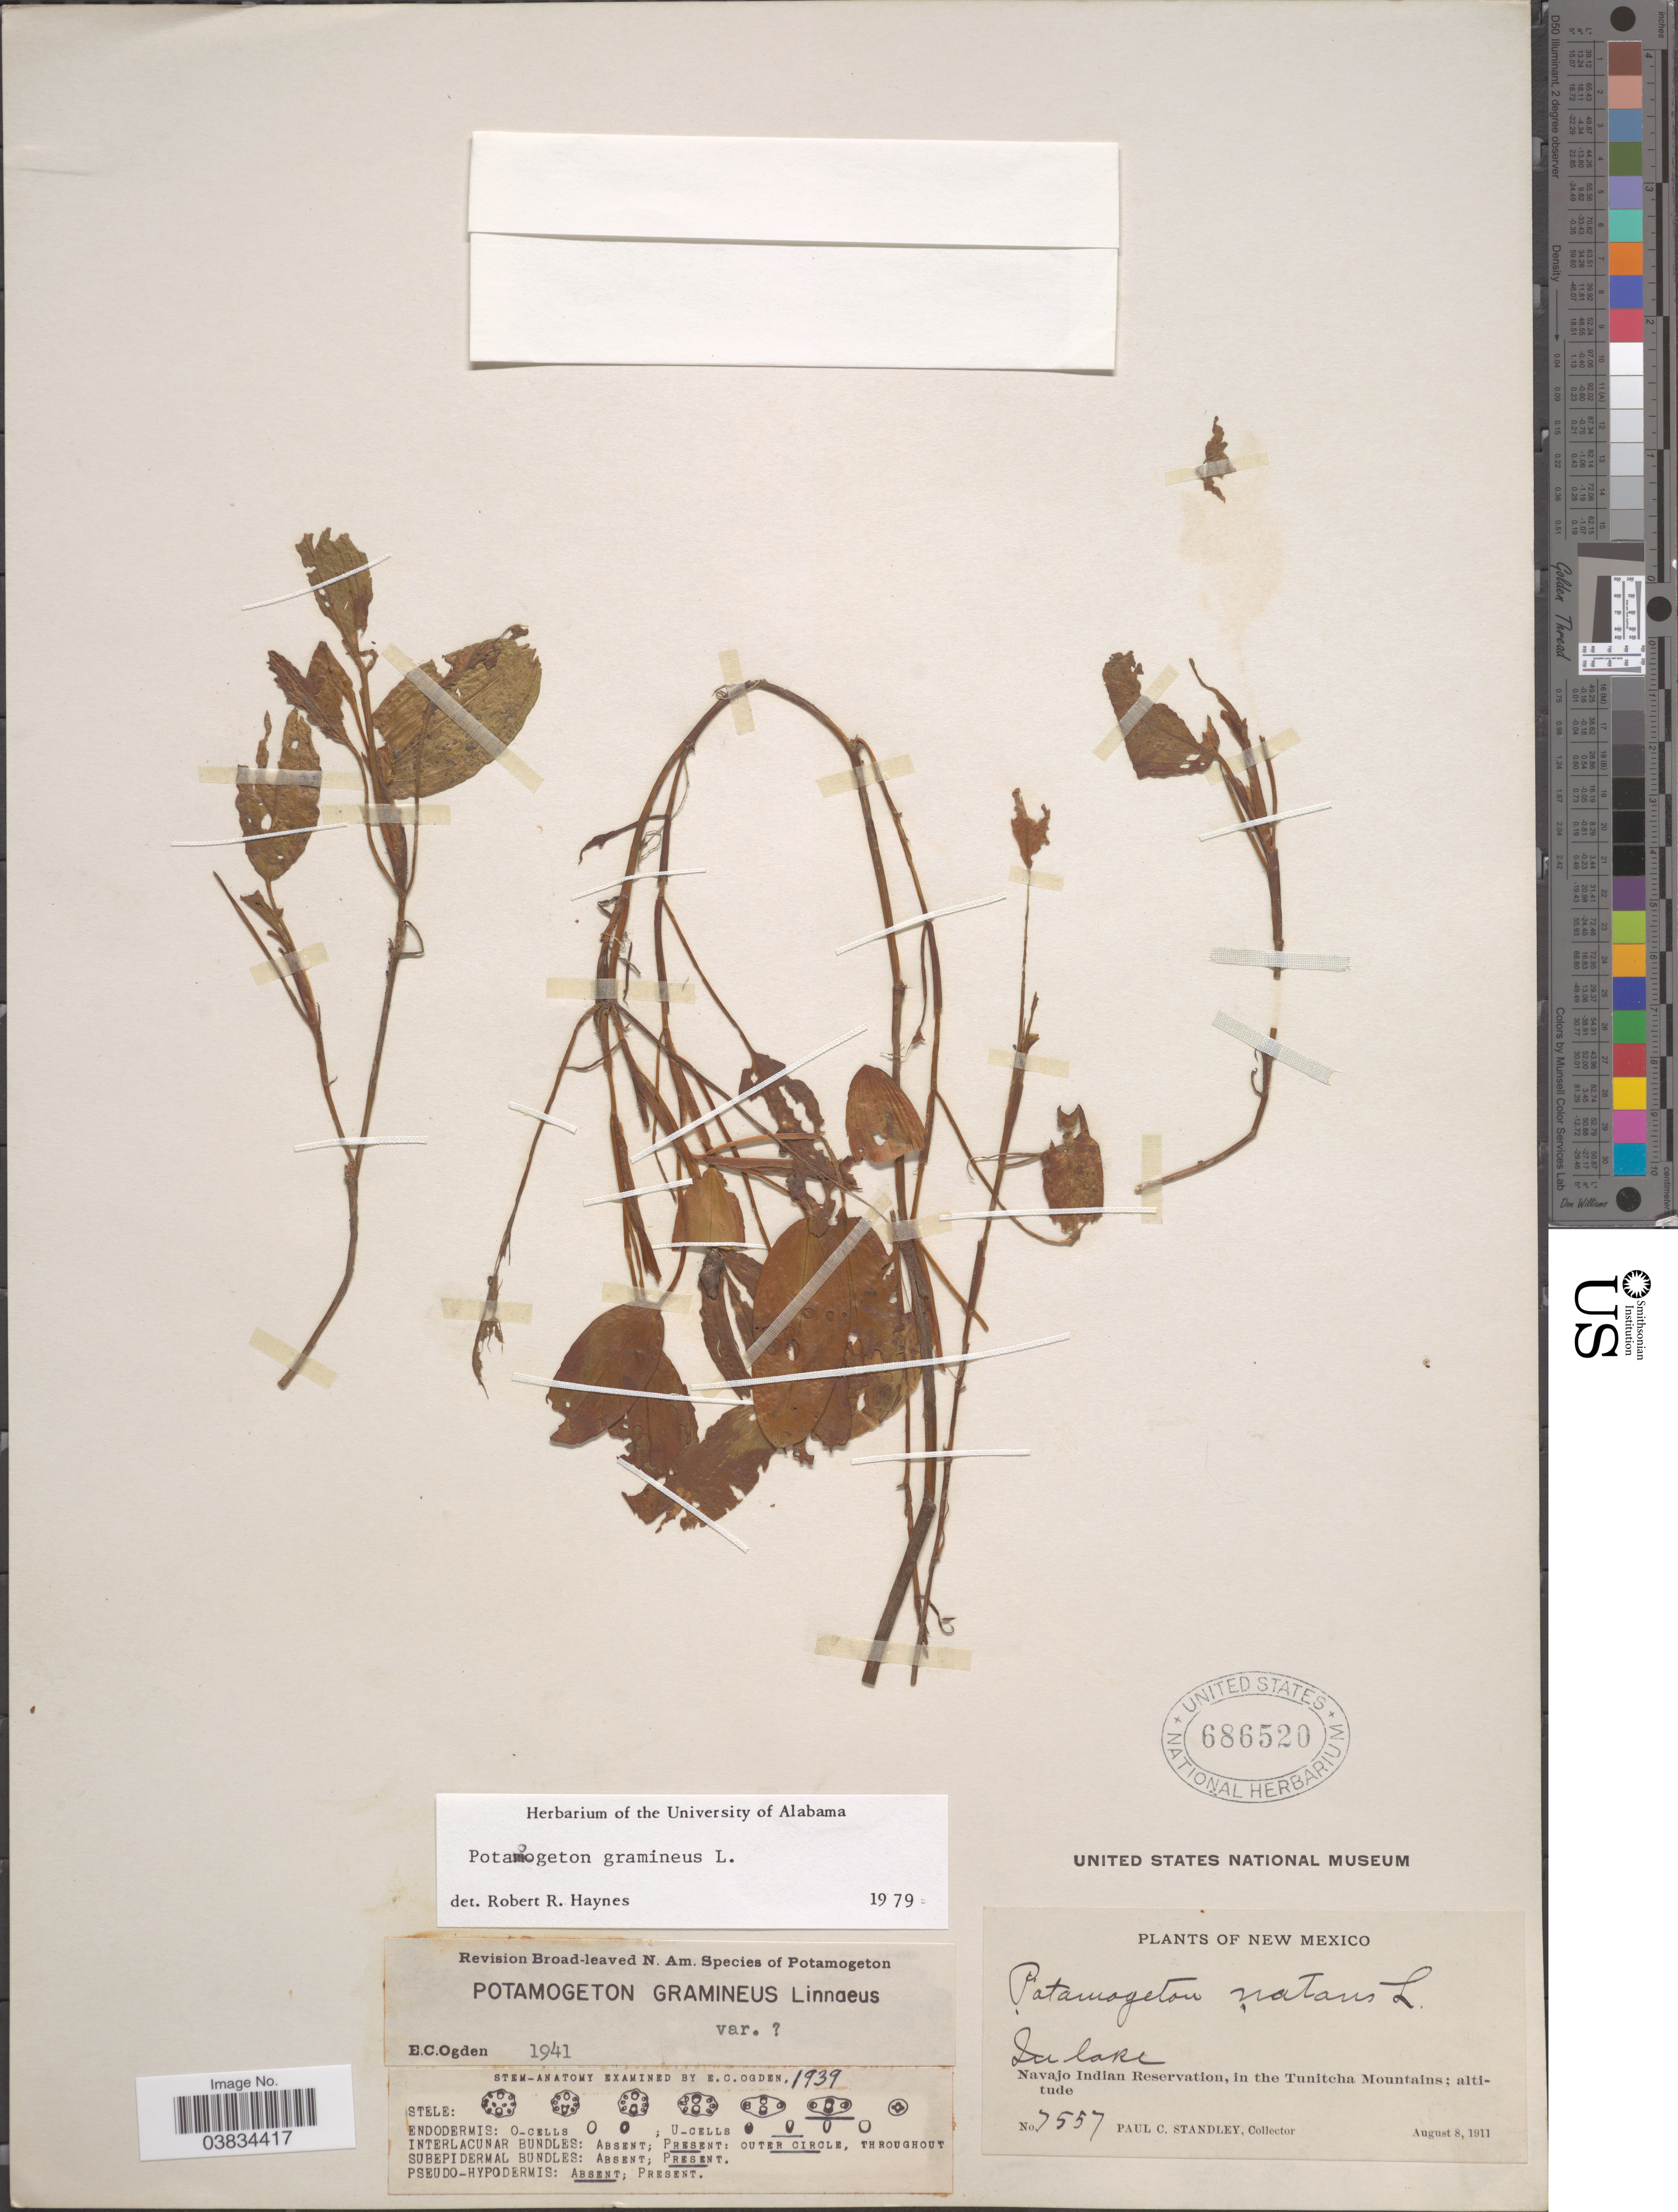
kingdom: Plantae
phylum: Tracheophyta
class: Liliopsida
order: Alismatales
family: Potamogetonaceae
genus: Potamogeton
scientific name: Potamogeton gramineus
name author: L.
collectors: P. C. Standley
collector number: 7557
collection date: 1911-08-08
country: United States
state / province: New Mexico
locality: In lake Navajo Indian Reservation, in the Tunitcha Mountains.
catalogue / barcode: US 686520